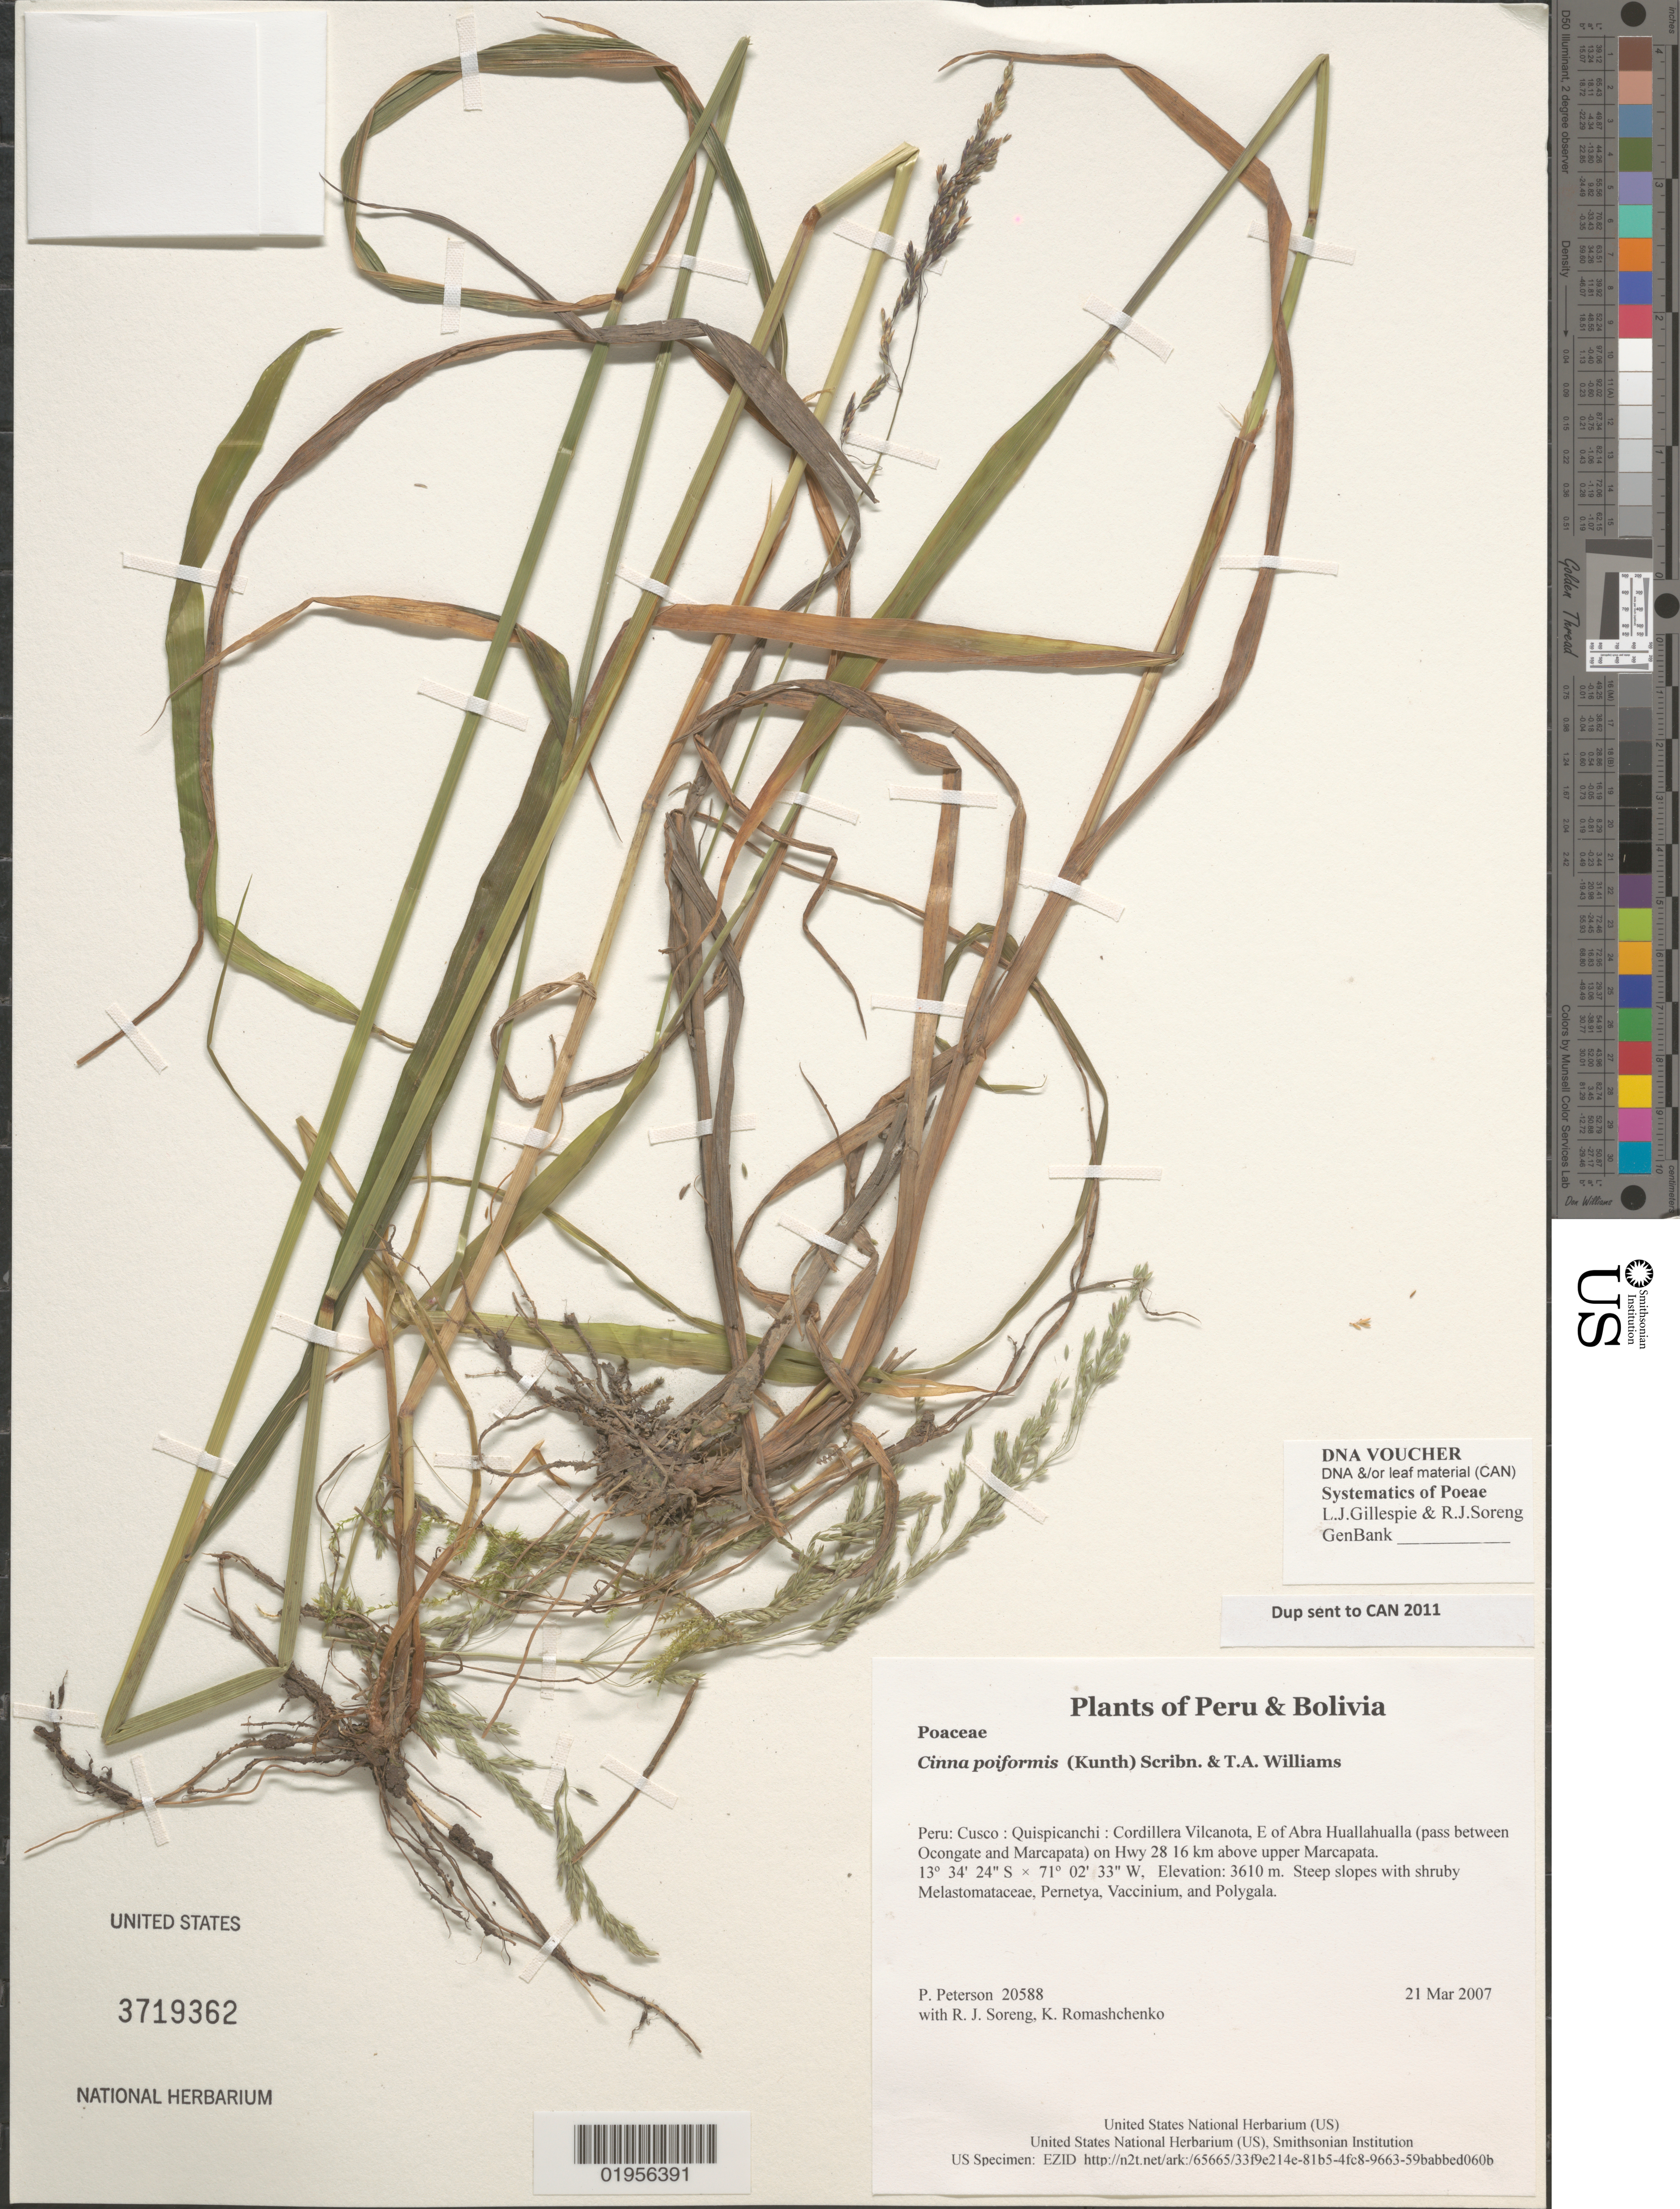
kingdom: Plantae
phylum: Tracheophyta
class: Liliopsida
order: Poales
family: Poaceae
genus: Cinna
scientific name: Cinna poiformis (Kunth) Scribn. & Merr.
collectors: P. M. Peterson, R. J. Soreng & K. Romashchenko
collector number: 20588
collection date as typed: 21 Mar 2007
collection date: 2007-03-21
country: Peru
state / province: Cusco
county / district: Quispicanchis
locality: Cordillera Vilcanota, E of Abra Huallahualla (pass between Ocongate and Marcapata) on Hwy 28 16 km above upper Marcapata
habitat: Steep slopes with shruby Melastomataceae, Pernetya, Vaccinium, and Polygala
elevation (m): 3610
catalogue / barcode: US 3719362